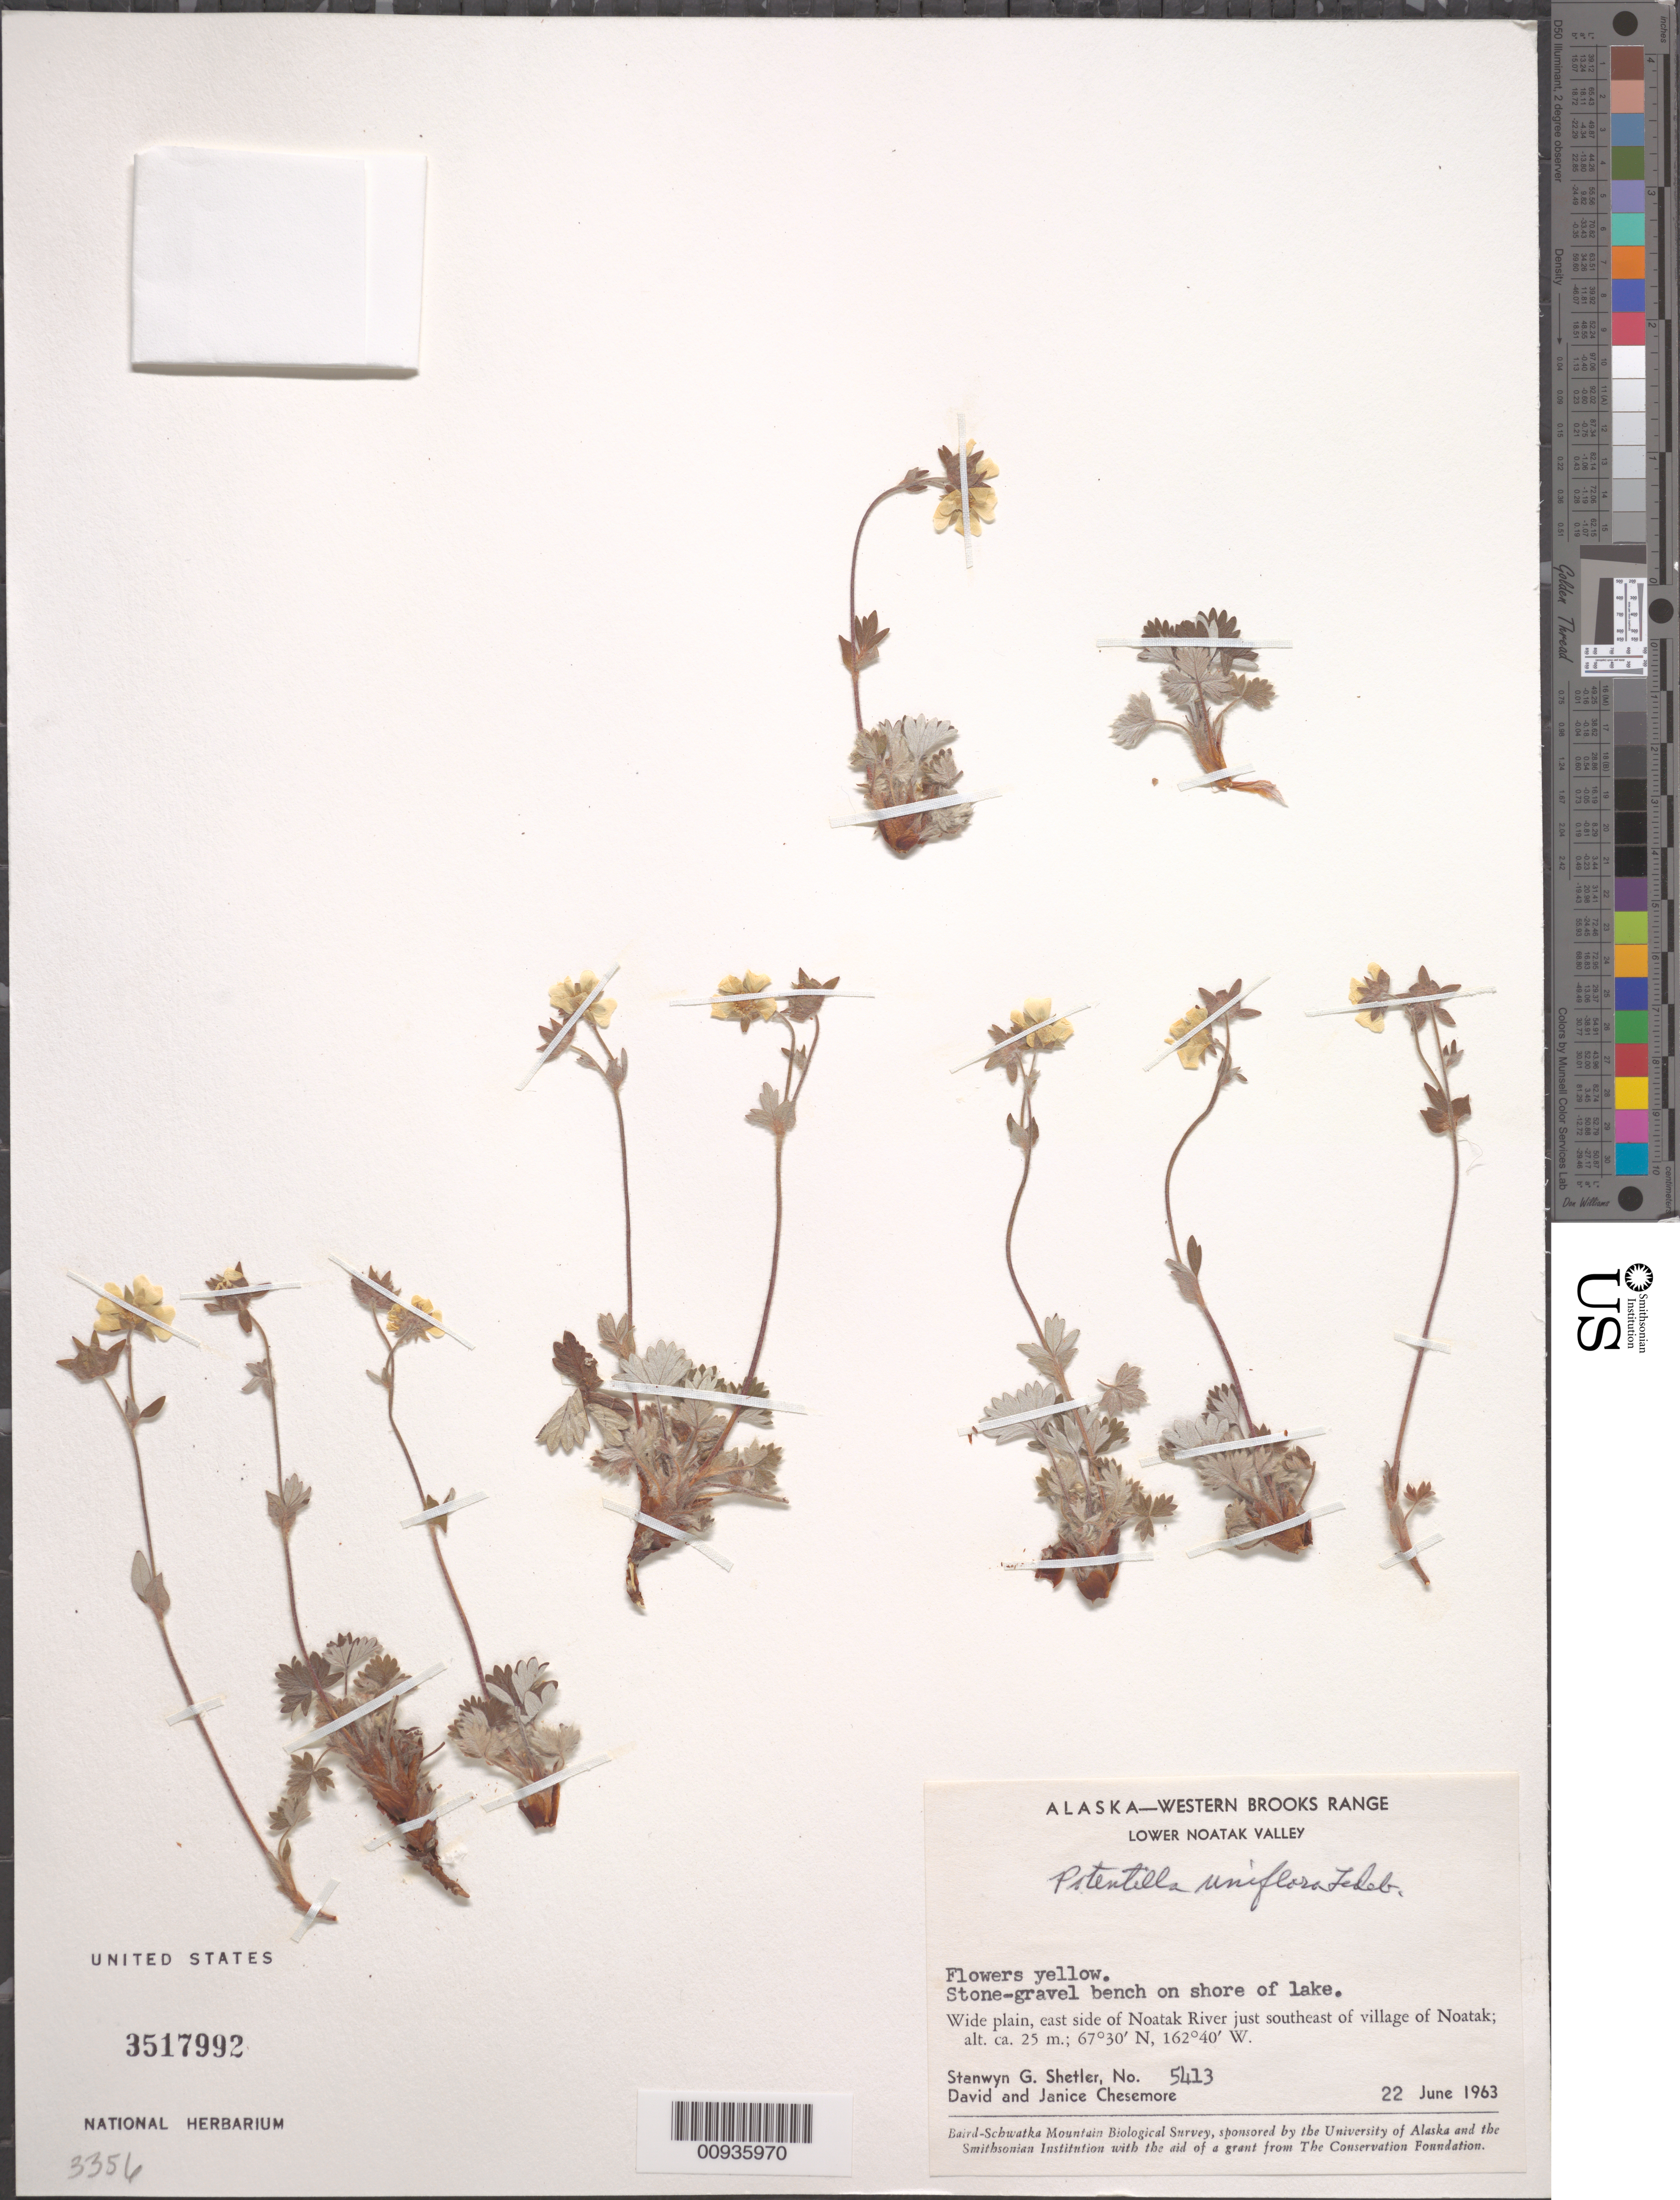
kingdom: Plantae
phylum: Tracheophyta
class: Magnoliopsida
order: Rosales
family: Rosaceae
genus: Potentilla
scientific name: Potentilla uniflora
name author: Ledeb.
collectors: S. Shetler, D. Chesemore & J. Chesemore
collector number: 5413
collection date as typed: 22 Jun 1963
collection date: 1963-06-22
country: United States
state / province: Alaska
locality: East side of Noatak River just southeast of village of Noatak. Western Brooks Range, Lower Noatak Valley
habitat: Wide plain. Stone-gravel bench on shore of lake.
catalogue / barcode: US 3517992